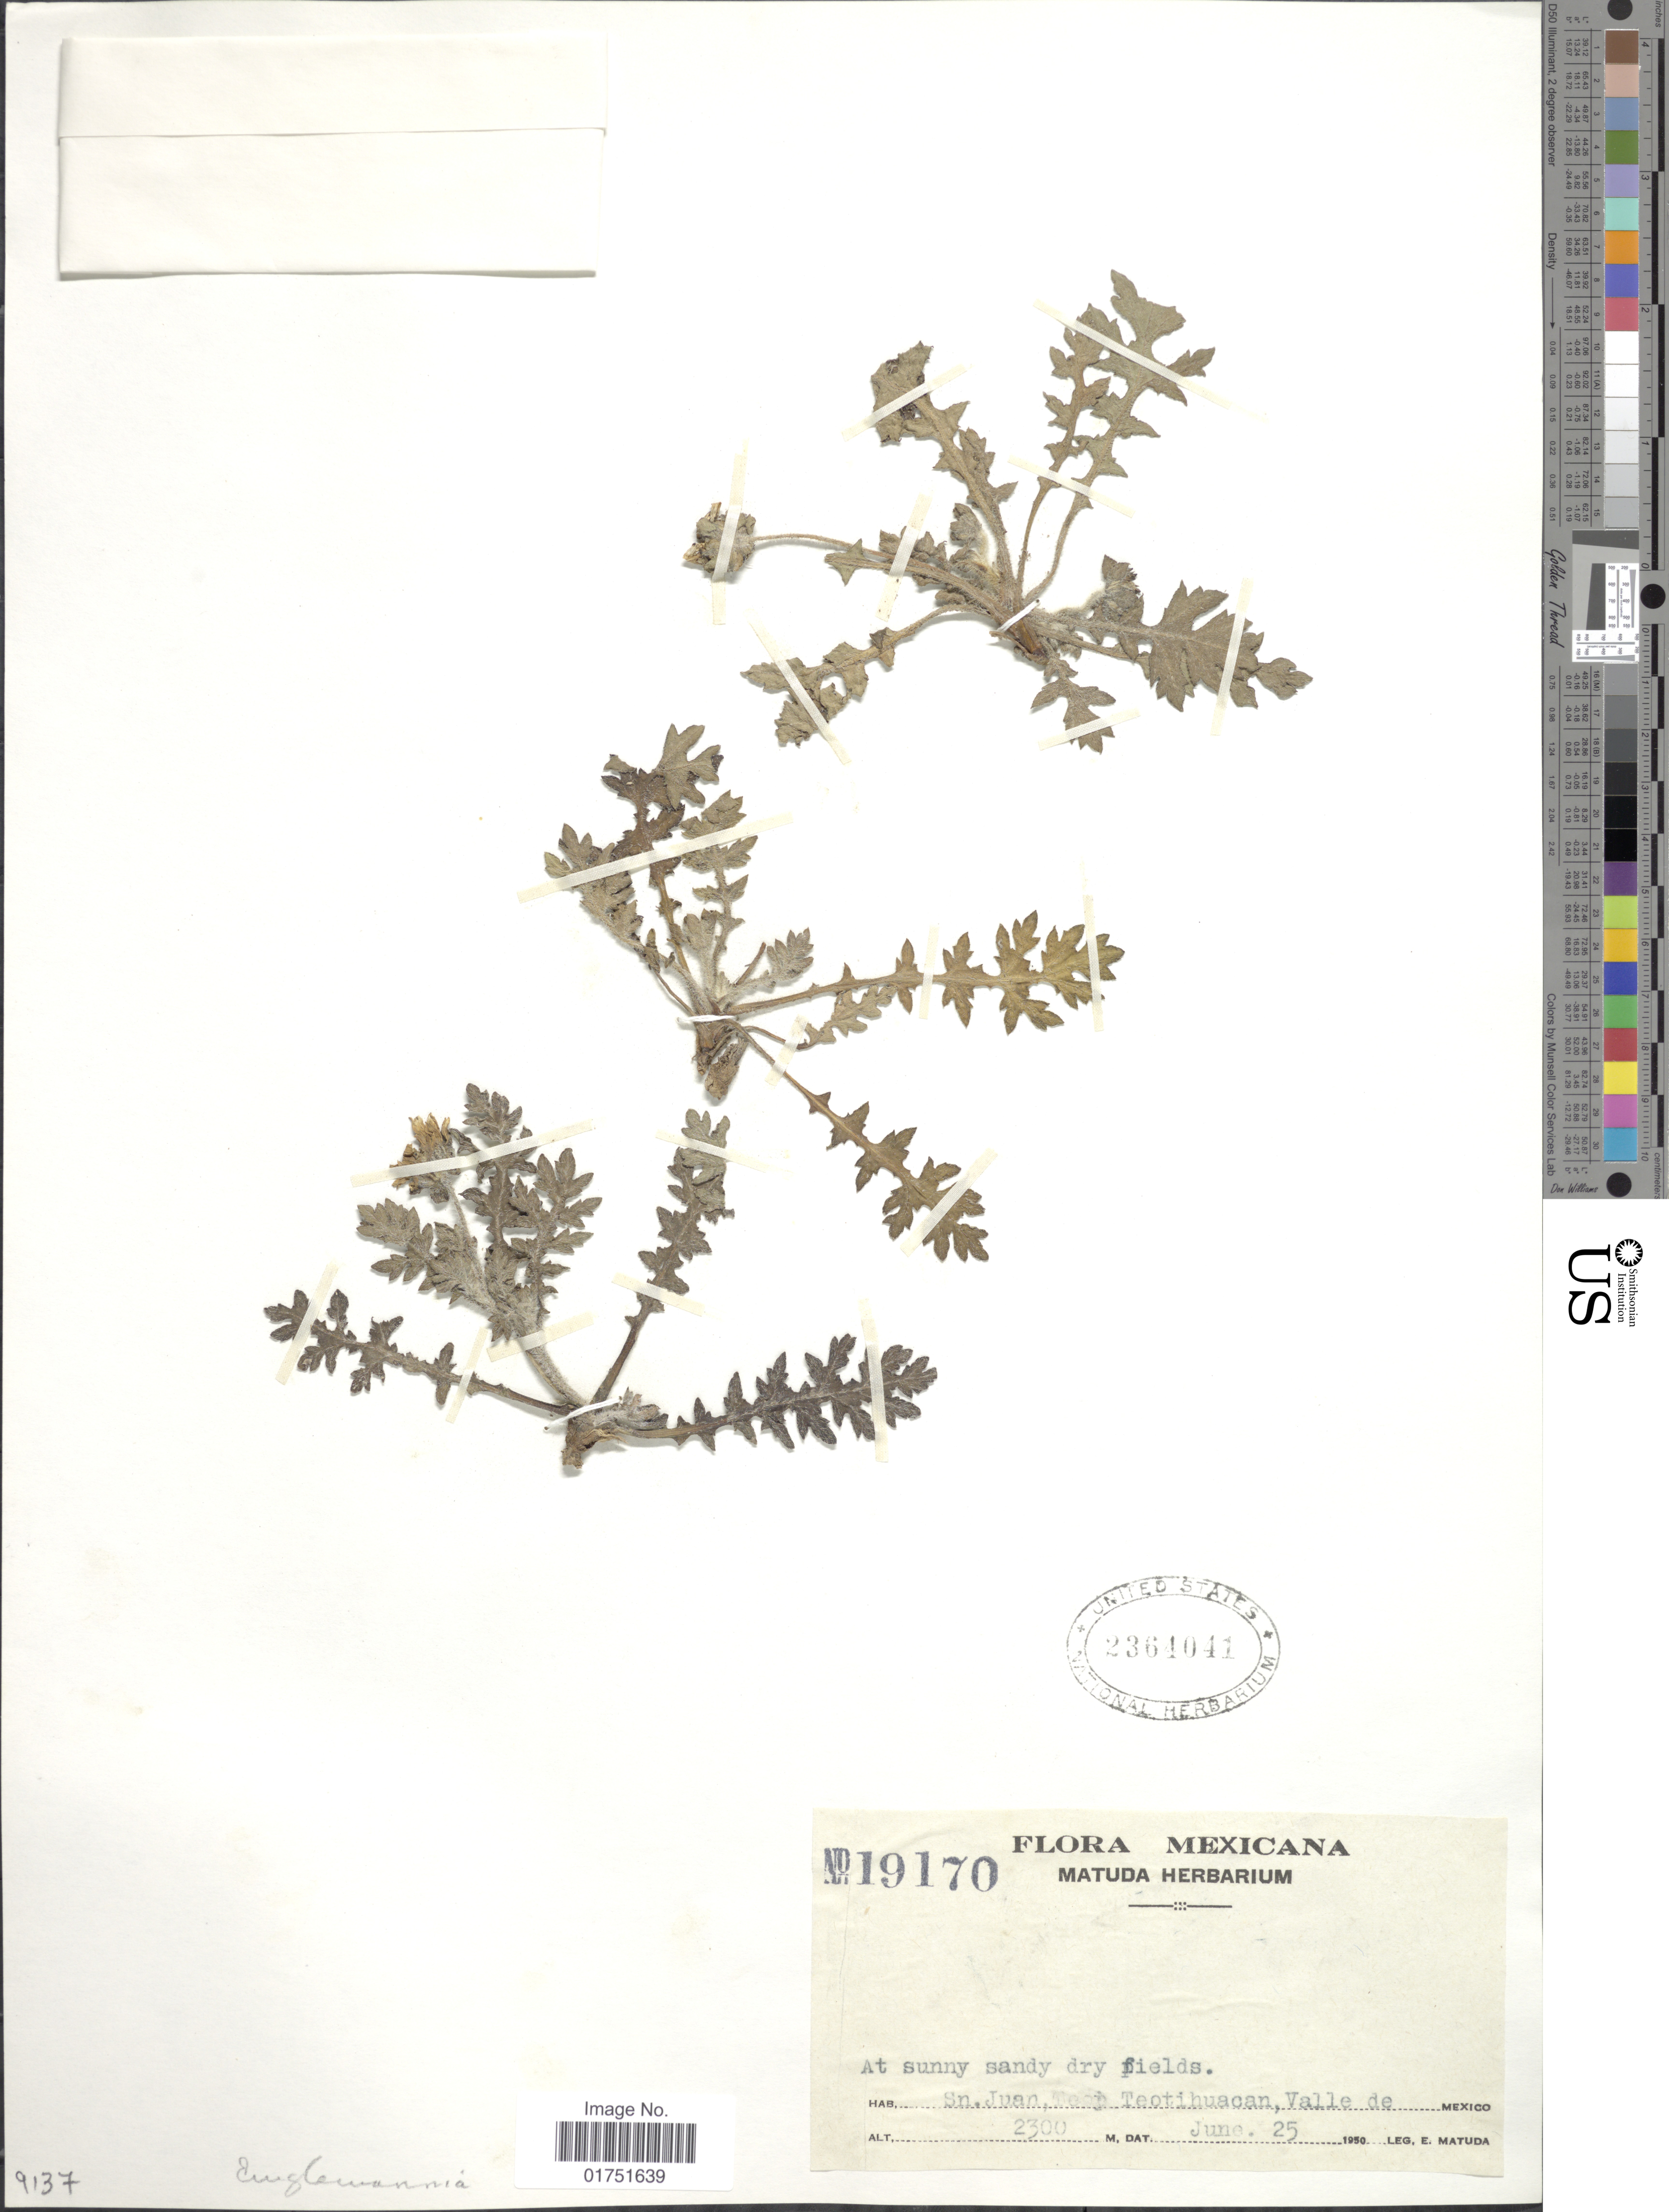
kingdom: Plantae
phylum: Tracheophyta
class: Magnoliopsida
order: Asterales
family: Asteraceae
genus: Engelmannia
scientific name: Engelmannia sp.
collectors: E. Matuda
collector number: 19170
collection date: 1950-06-25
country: Mexico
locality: Sn. Juan, West Teotihuacan, Valle de Mexico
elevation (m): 2300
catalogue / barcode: US 2364041